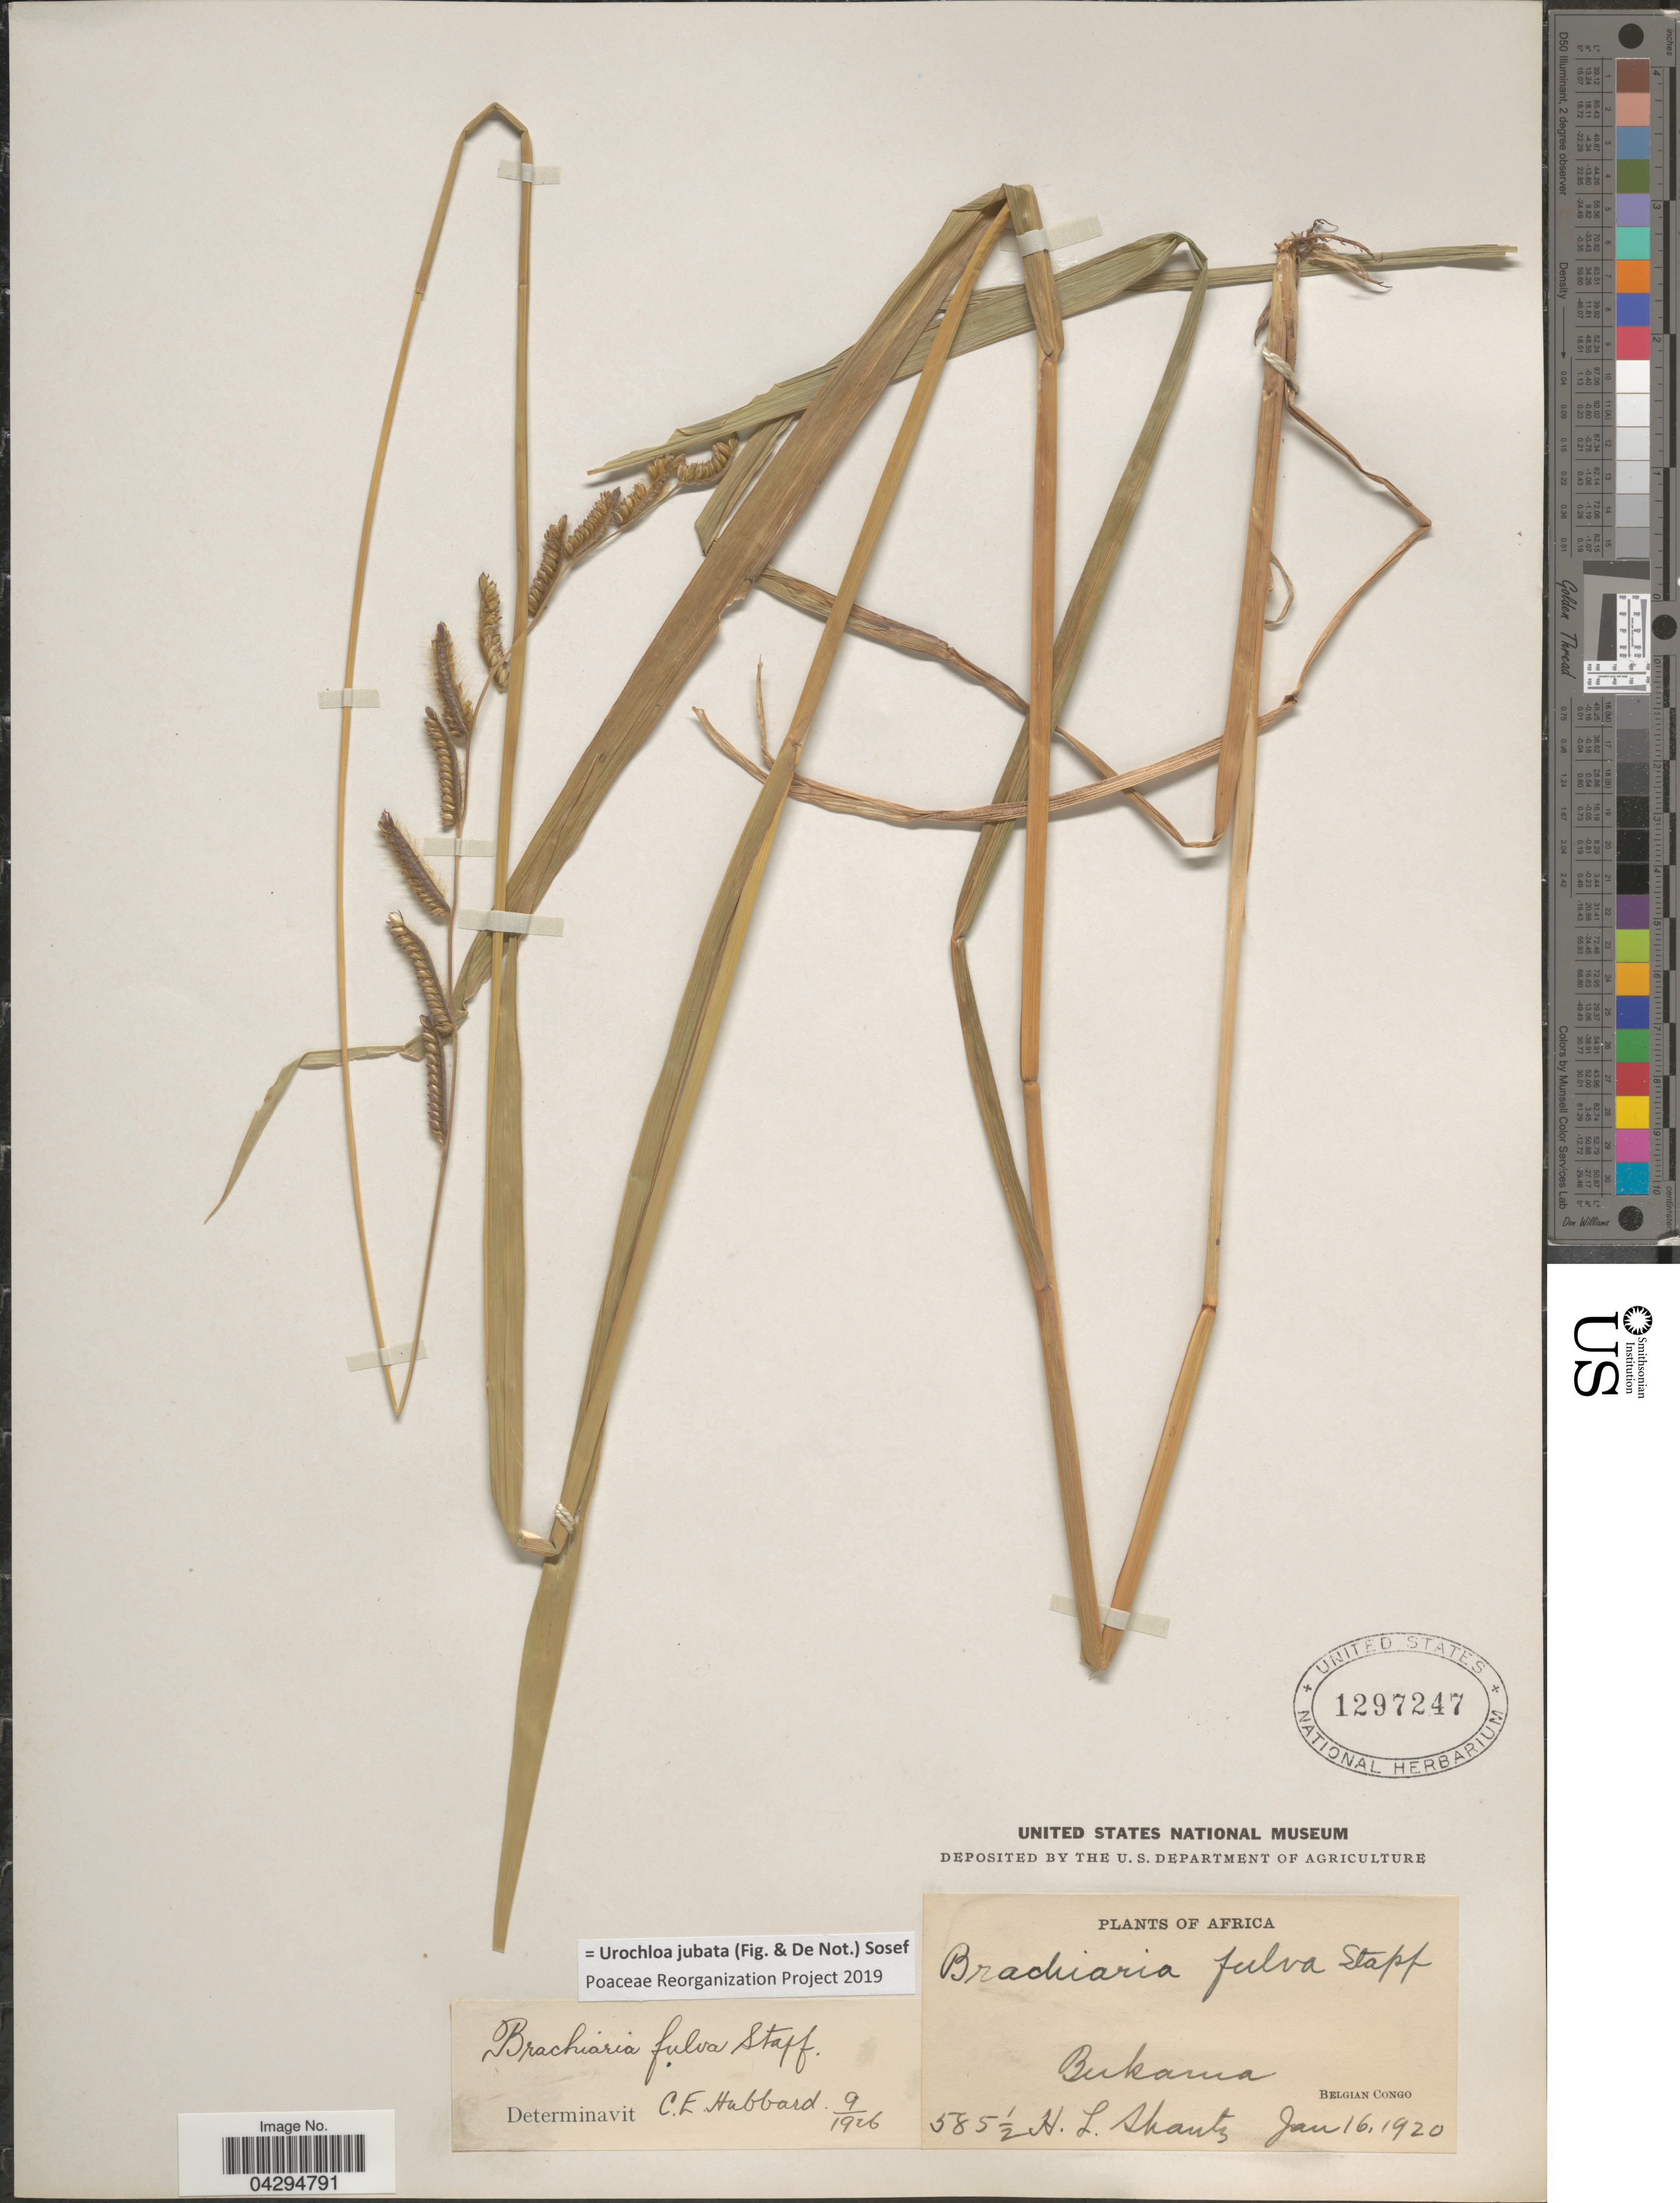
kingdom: Plantae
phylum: Tracheophyta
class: Liliopsida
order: Poales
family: Poaceae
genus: Urochloa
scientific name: Urochloa jubata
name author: (Fig. & De Not.) Sosef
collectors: H. Shantz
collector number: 585½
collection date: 1920-01-16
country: Congo, Democratic Republic of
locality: Bukama.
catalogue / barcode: US 1297247